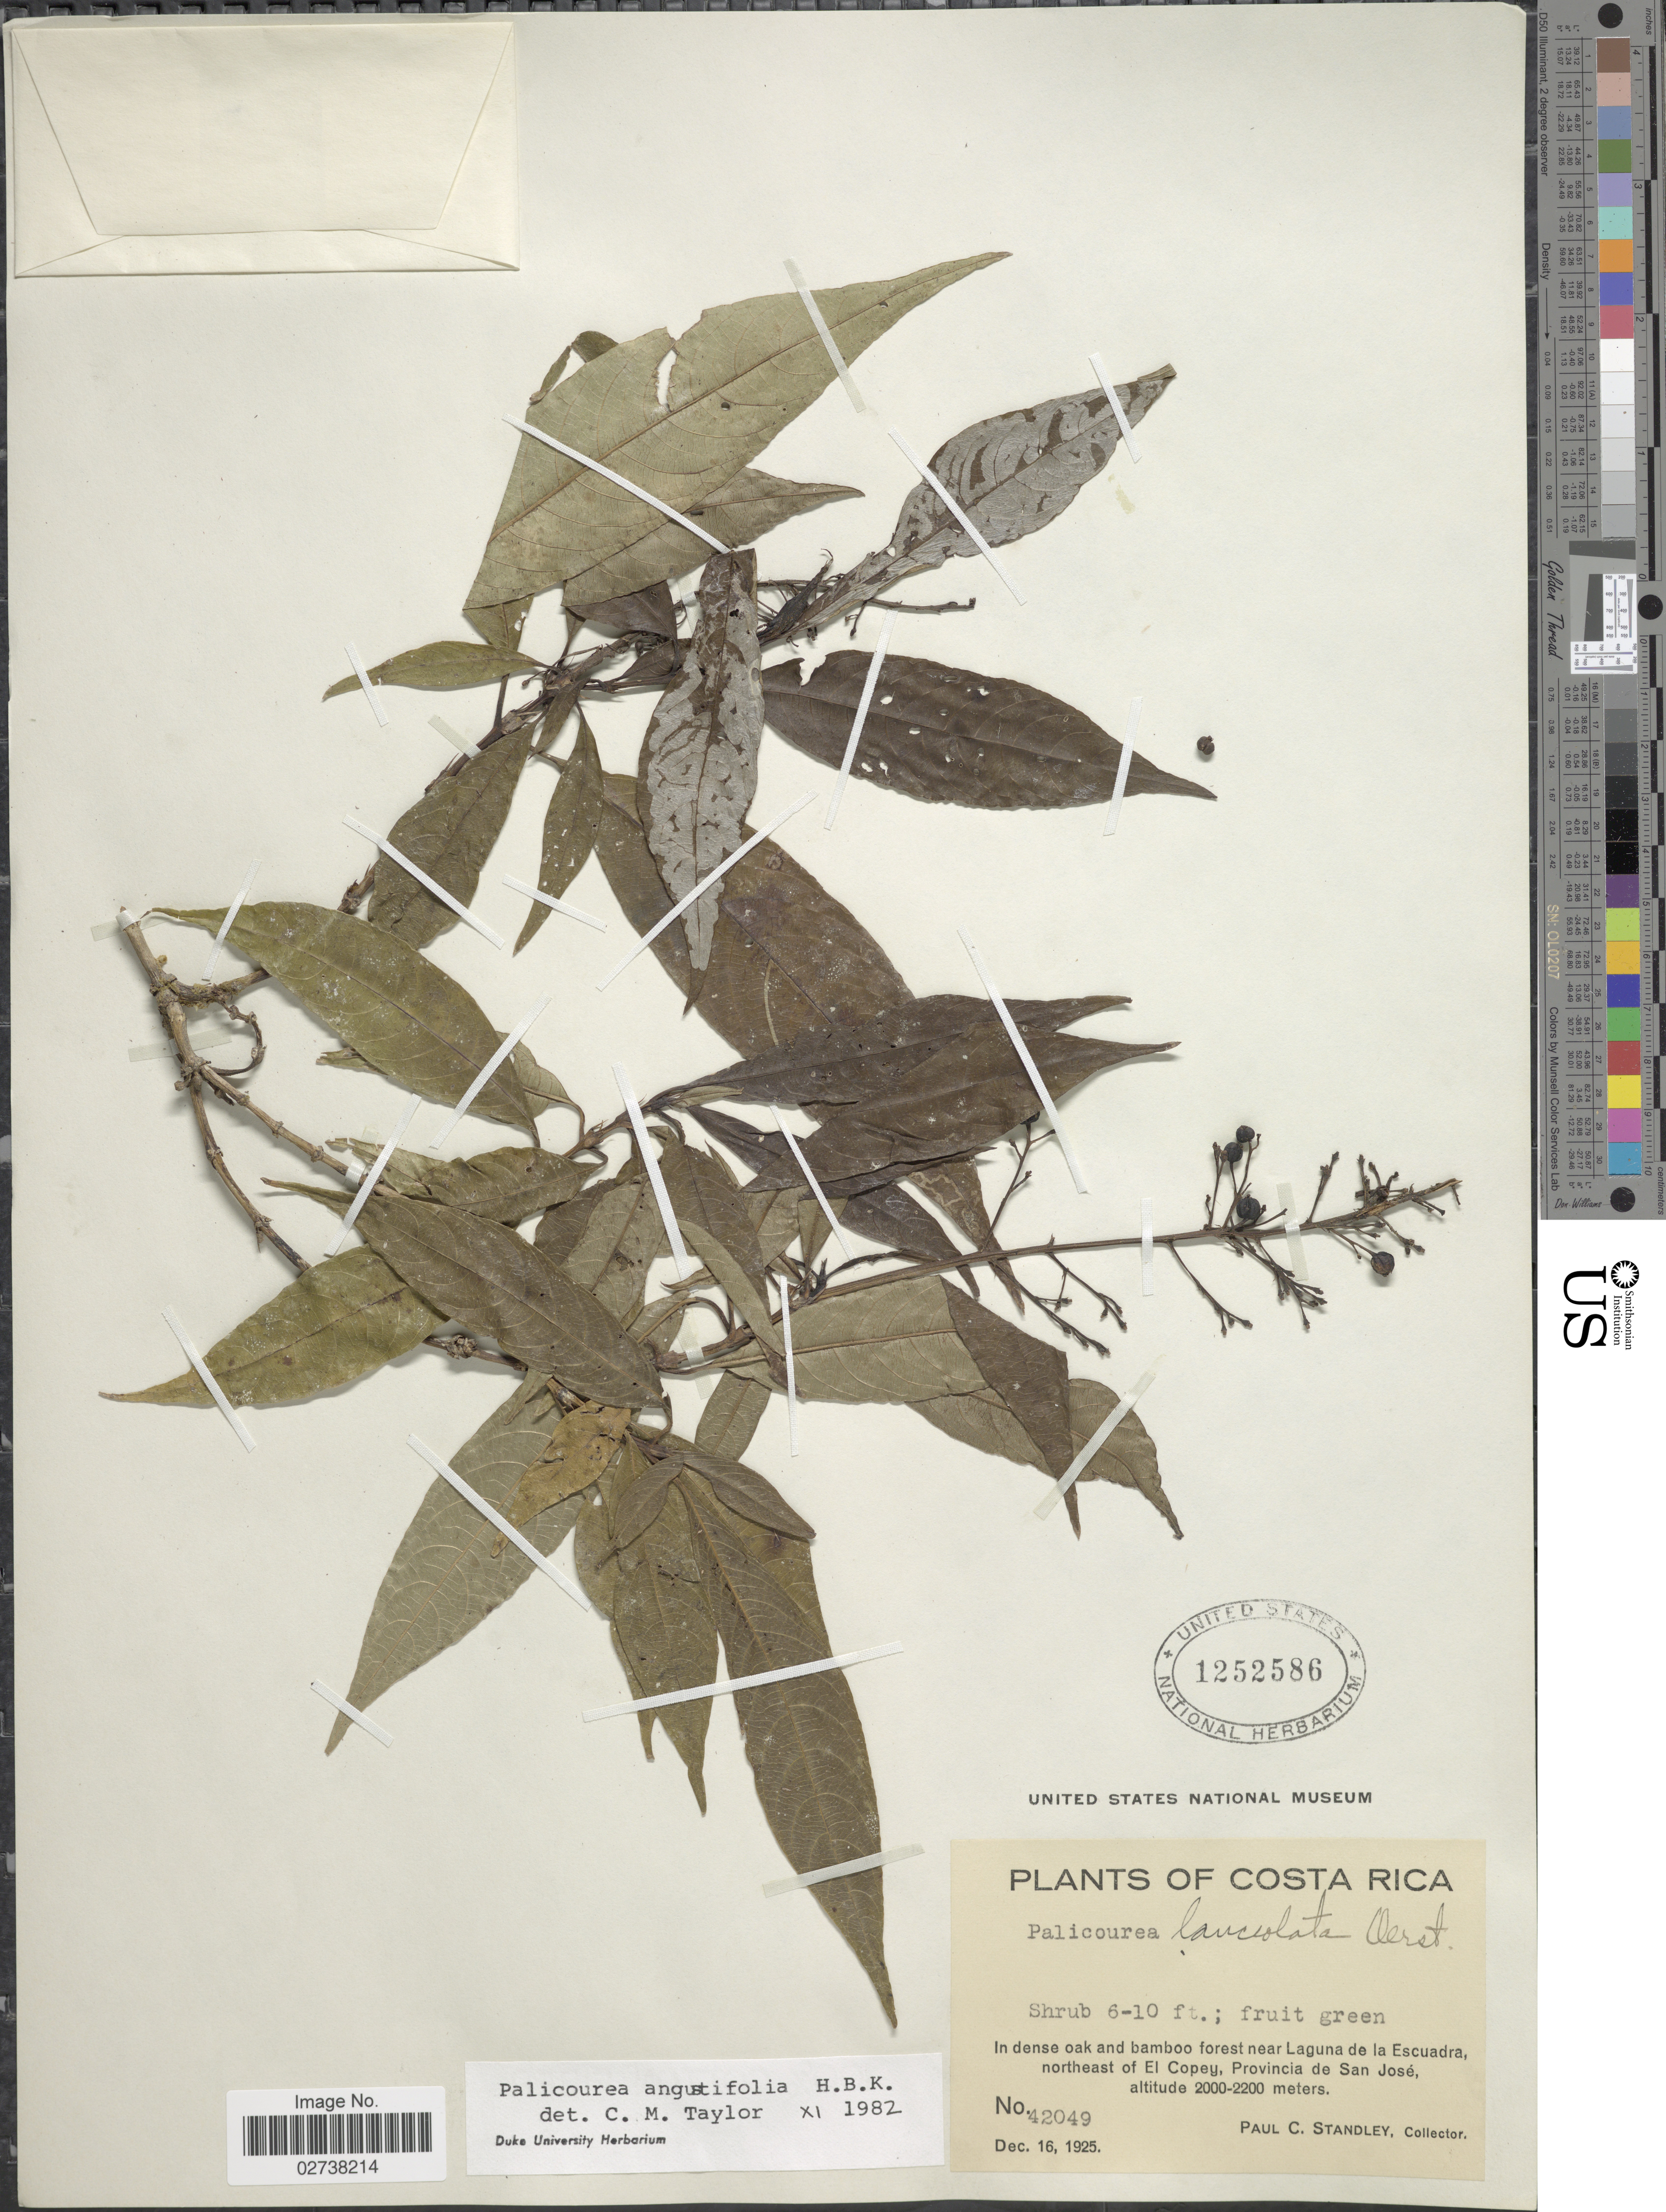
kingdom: Plantae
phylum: Tracheophyta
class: Magnoliopsida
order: Gentianales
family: Rubiaceae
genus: Palicourea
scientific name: Palicourea angustifolia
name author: Kunth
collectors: P. C. Standley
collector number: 42049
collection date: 1925-12-16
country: Costa Rica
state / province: San José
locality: In dense oak and bamboo forest near Laguna de la Escuadra, northeast of El Copey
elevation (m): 2000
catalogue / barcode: US 1252586